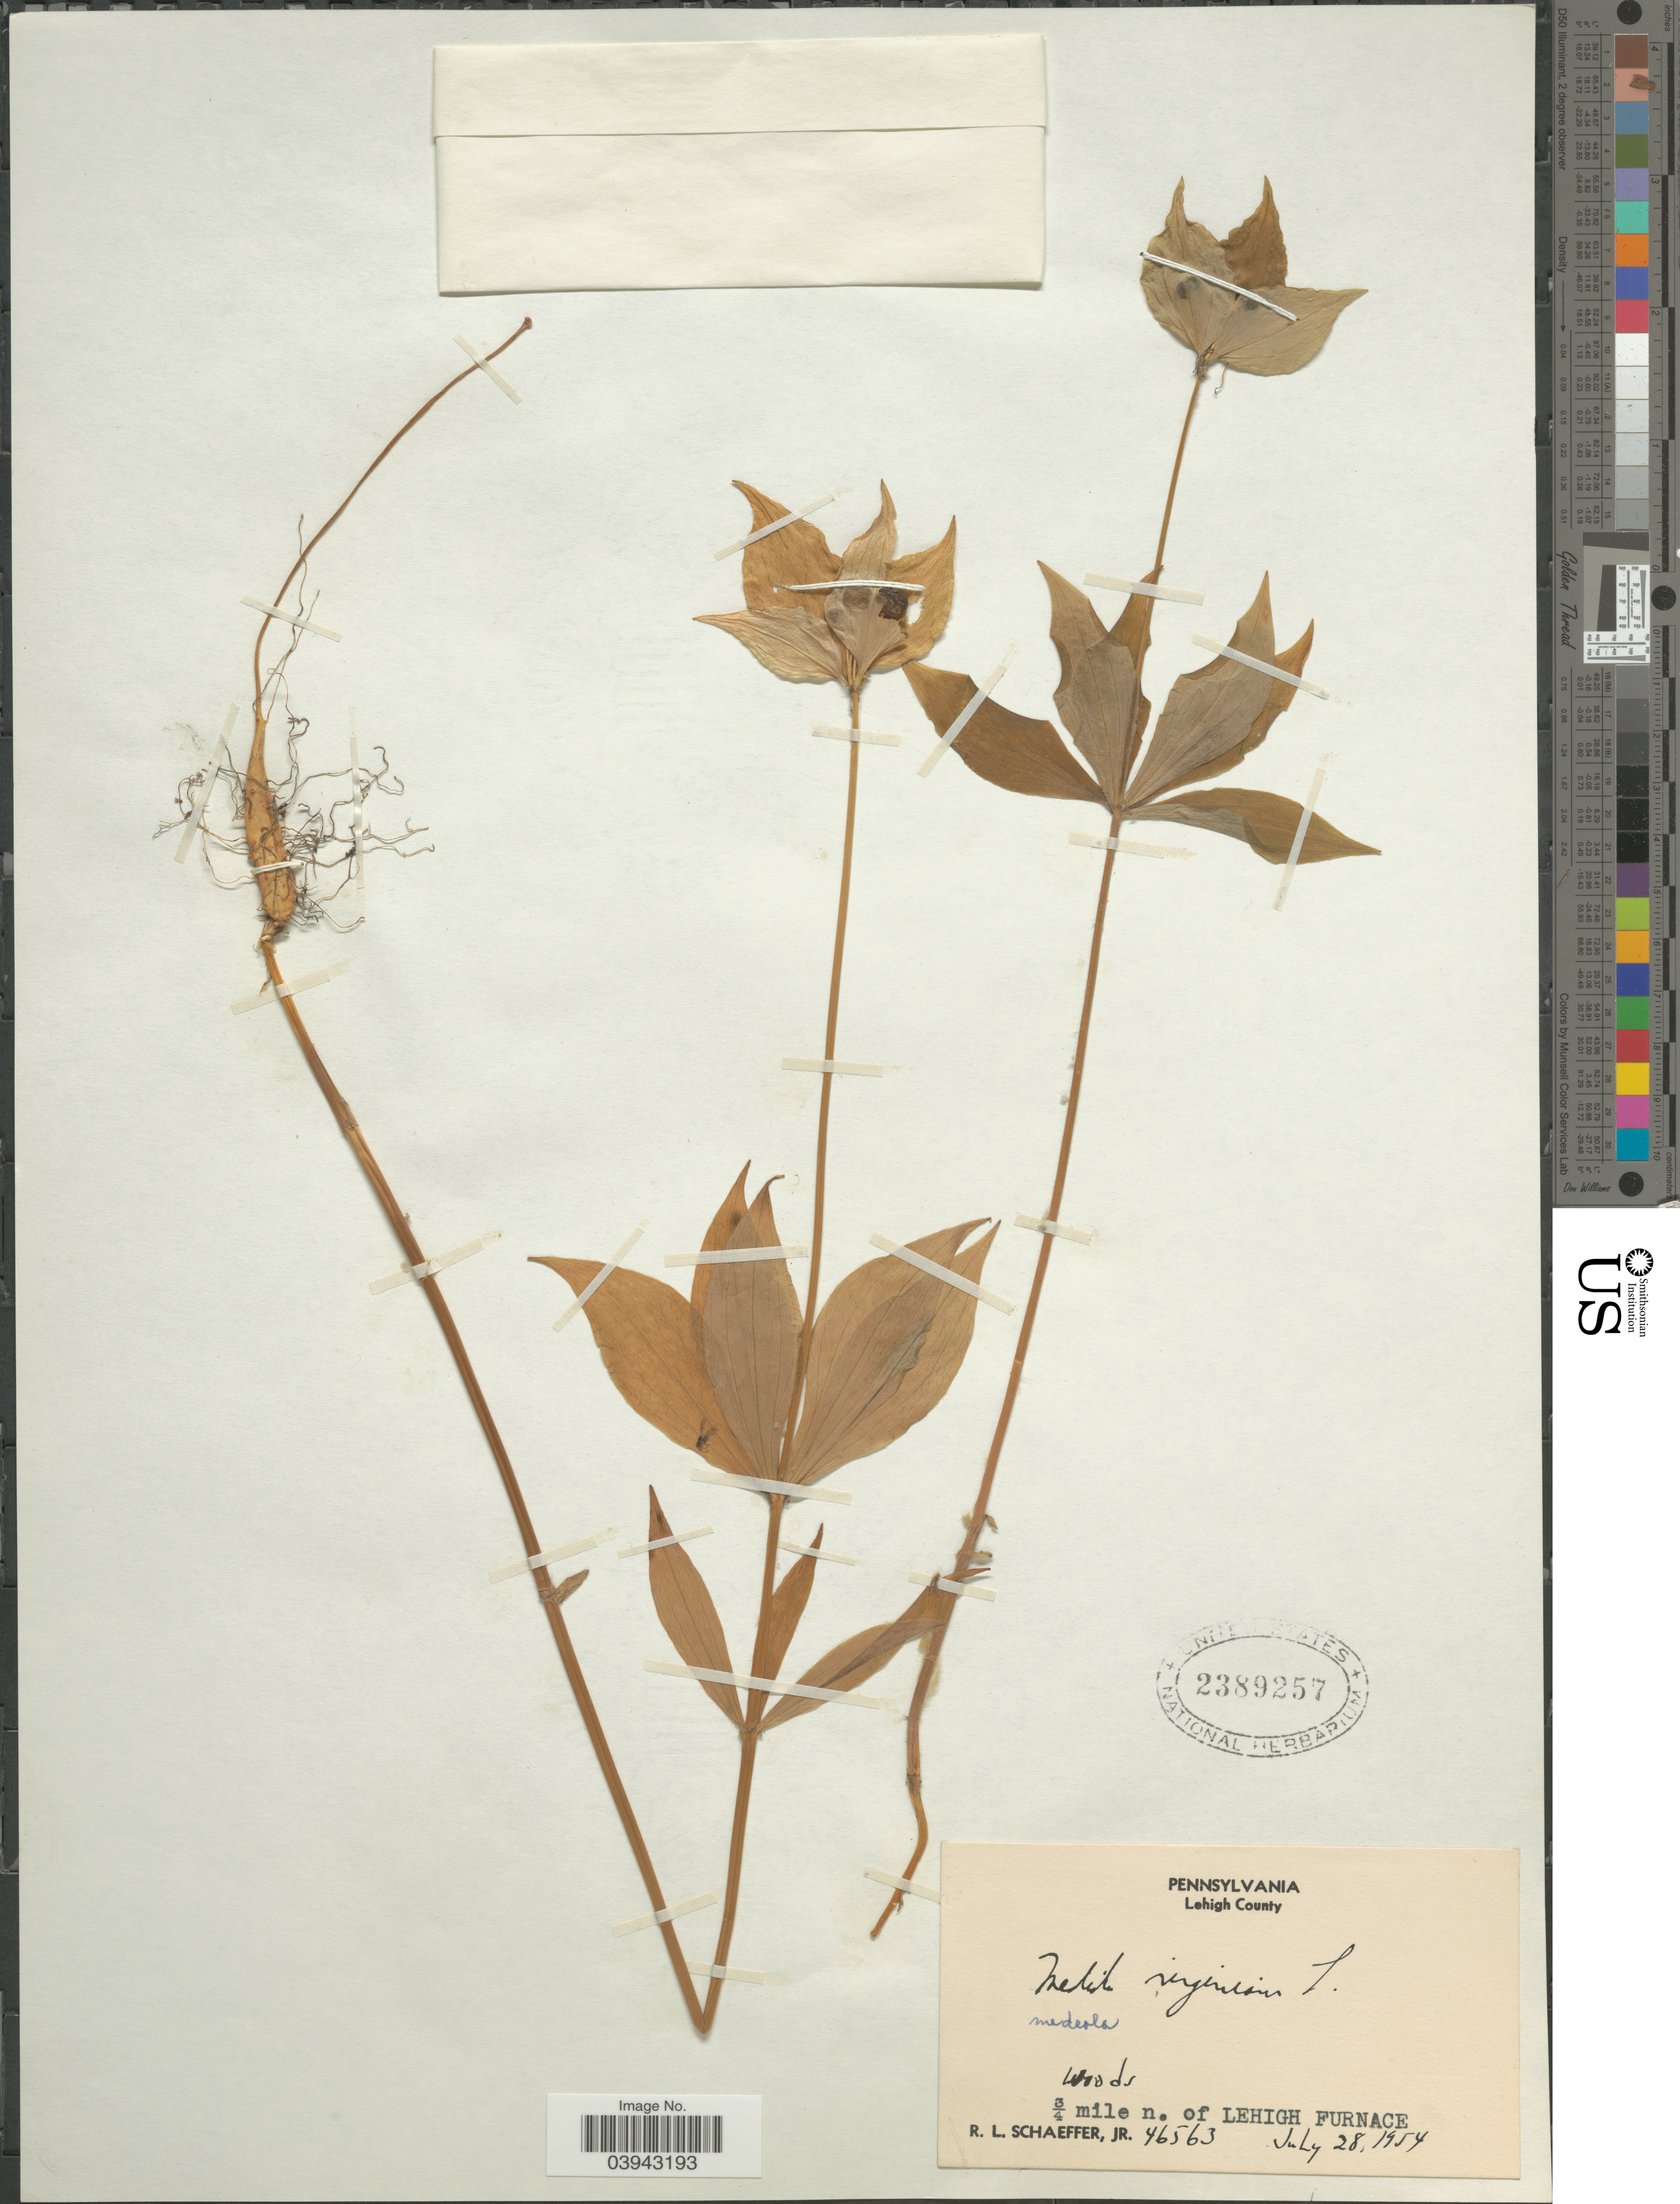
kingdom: Plantae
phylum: Tracheophyta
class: Liliopsida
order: Liliales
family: Liliaceae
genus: Medeola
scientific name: Medeola virginiana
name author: (L.) Desf.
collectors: R. L. Schaeffer Jr.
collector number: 46563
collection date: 1954-07-28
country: United States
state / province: Pennsylvania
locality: Lehigh County. ¾ mile n. of Lehigh Furnace.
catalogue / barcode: US 2389257